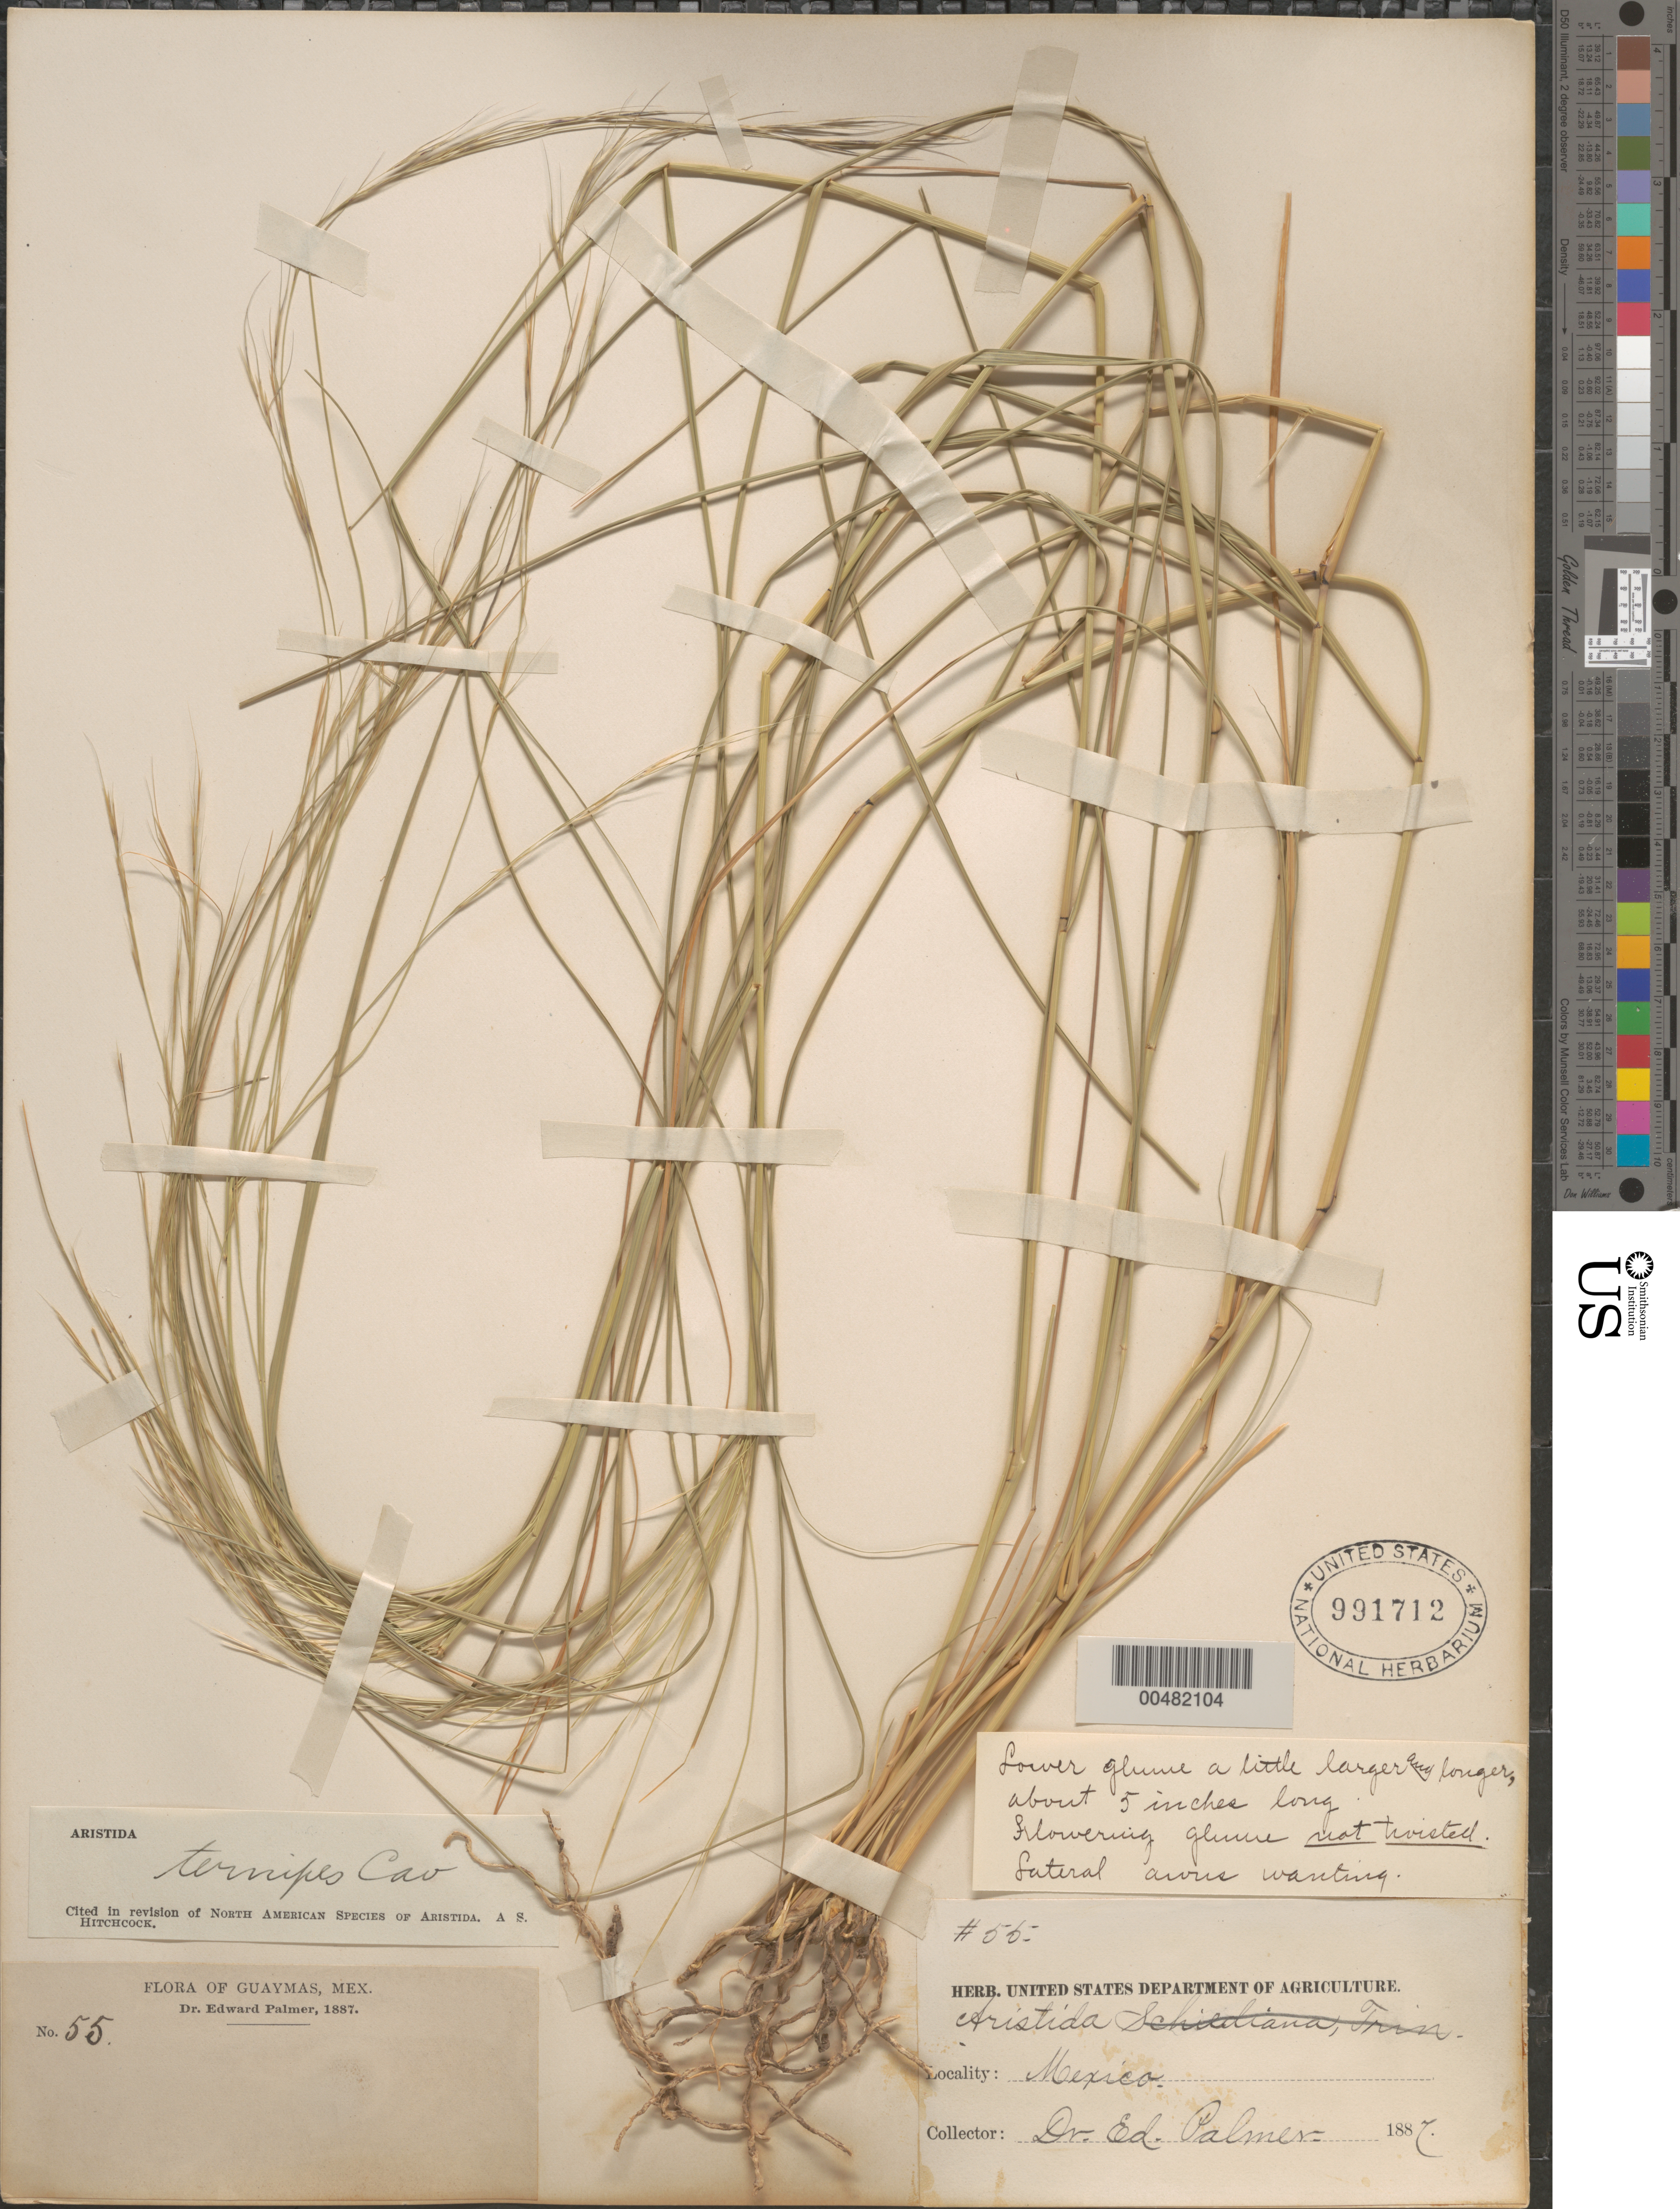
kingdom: Plantae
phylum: Tracheophyta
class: Liliopsida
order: Poales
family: Poaceae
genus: Aristida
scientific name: Aristida ternipes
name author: Cav.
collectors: E. Palmer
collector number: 55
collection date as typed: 1887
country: Mexico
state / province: Sonora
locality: Guaymas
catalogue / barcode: US 991712